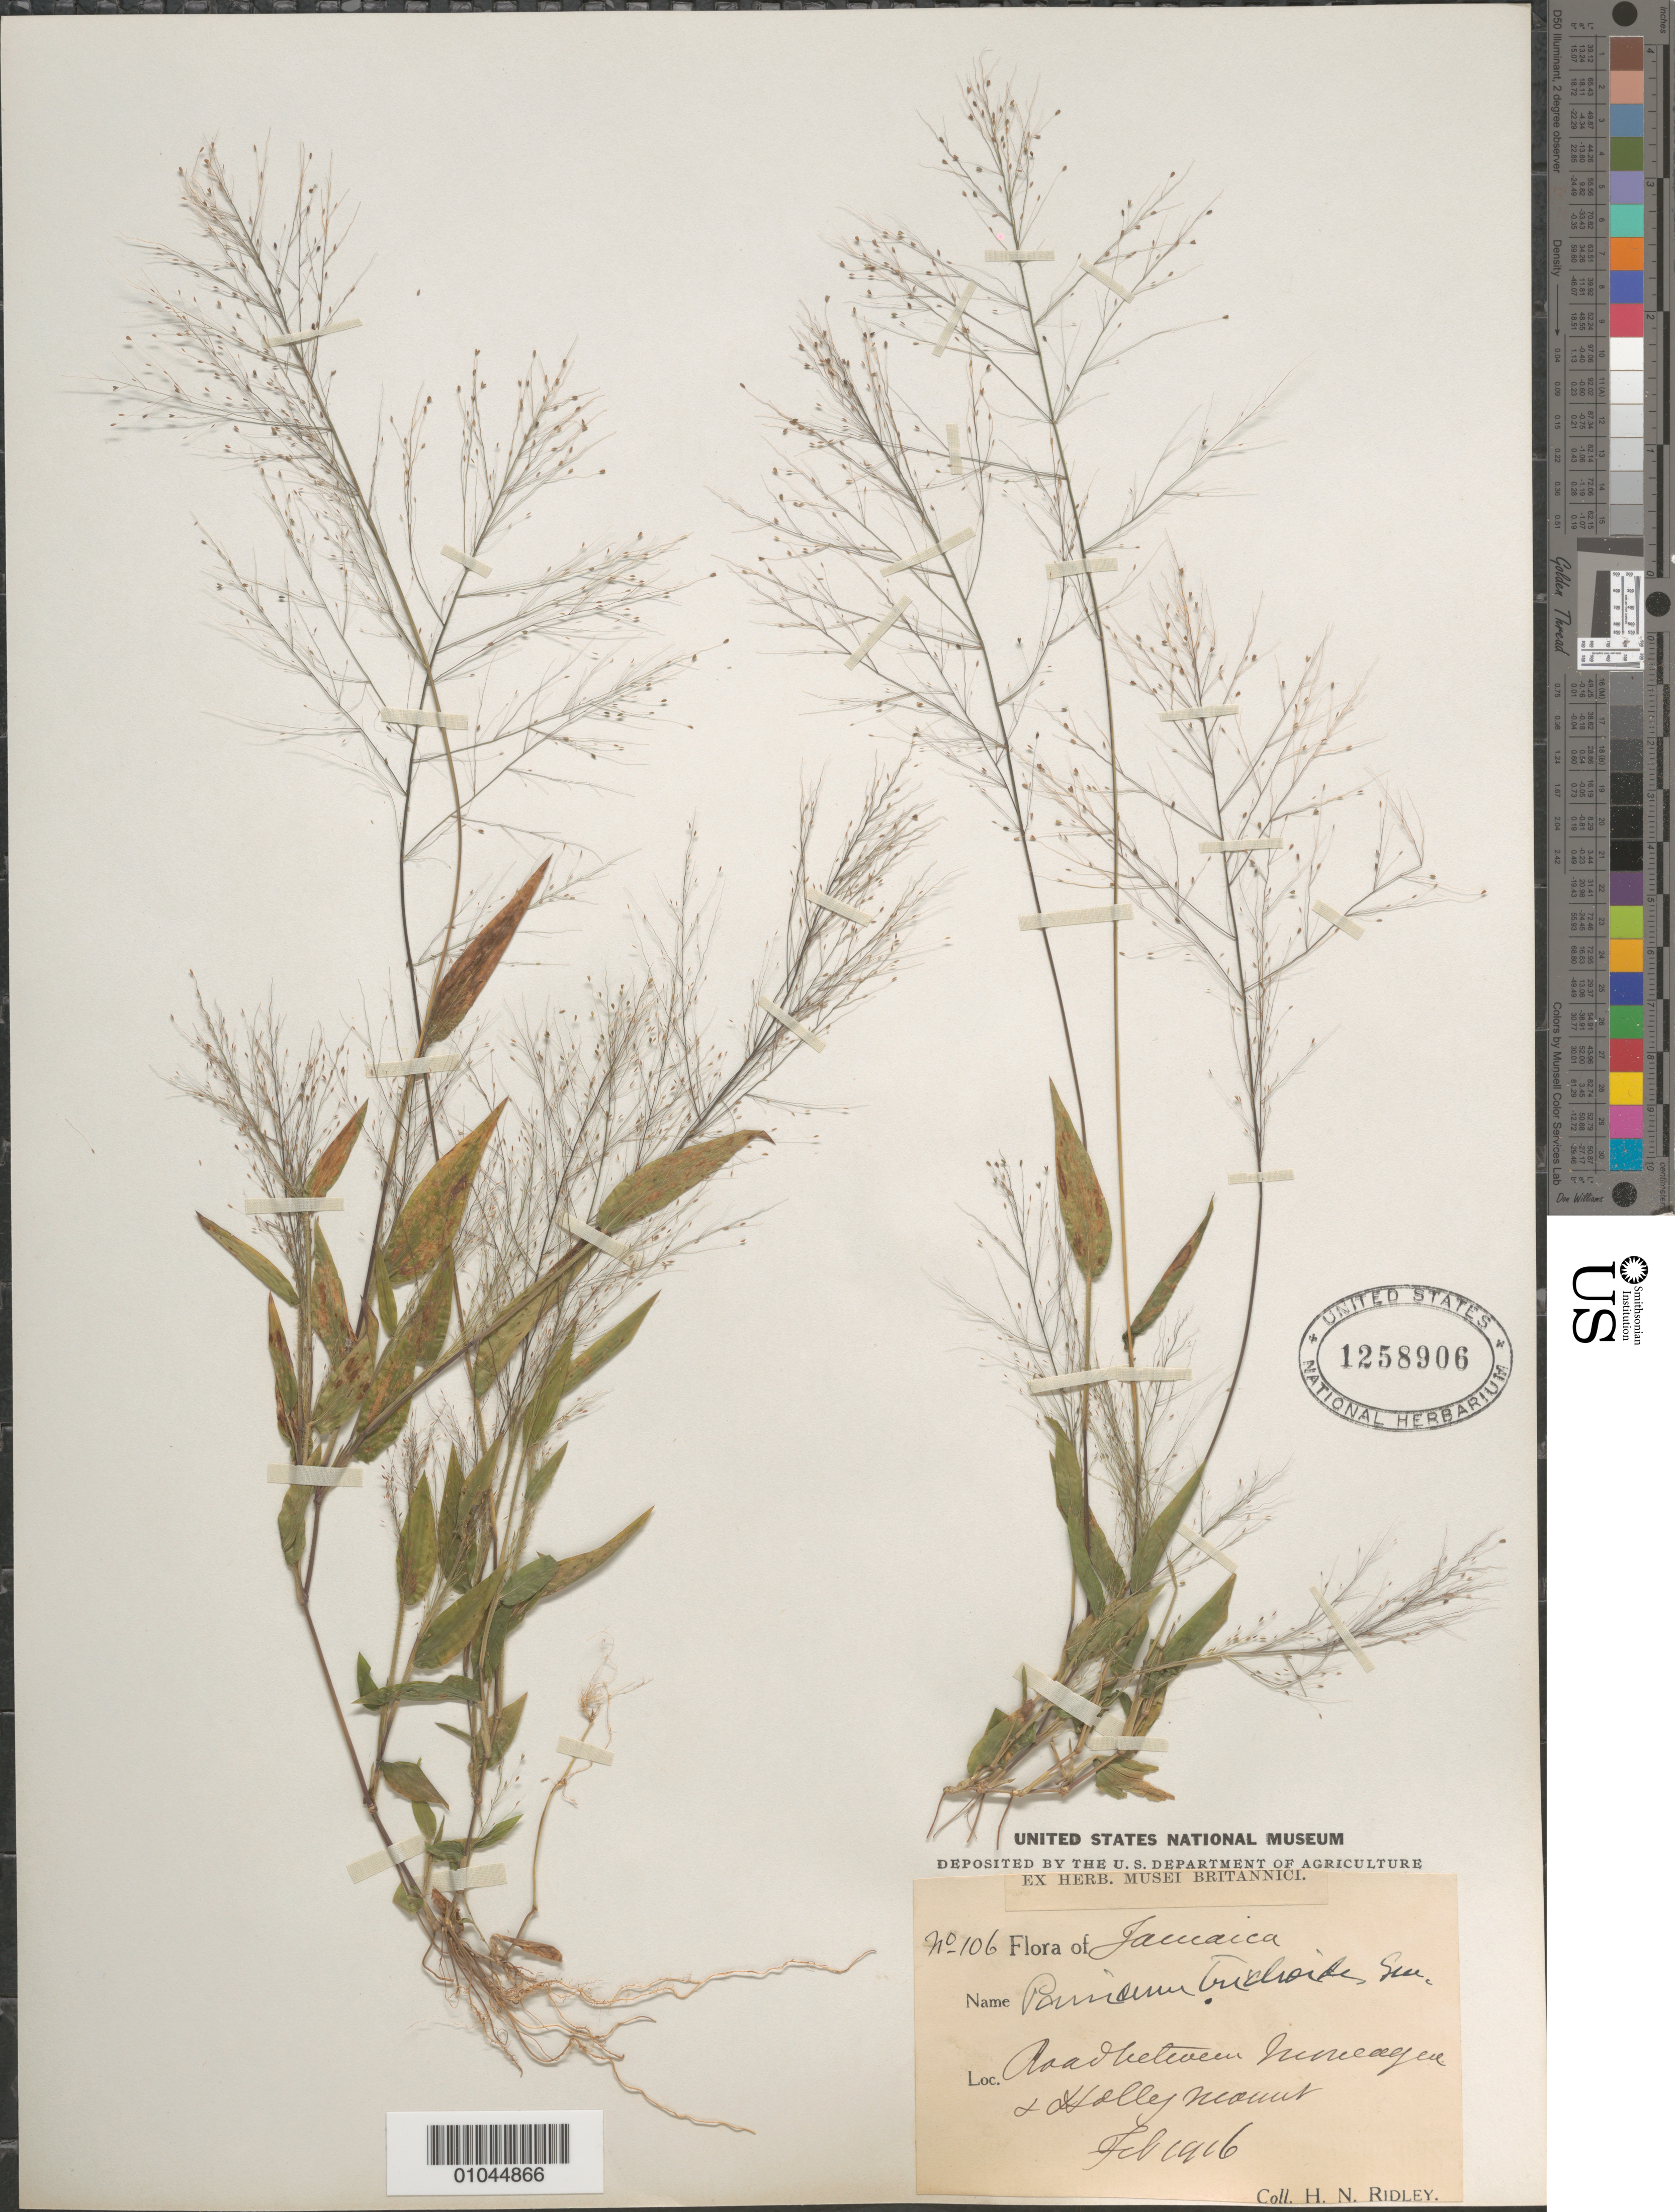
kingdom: Plantae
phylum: Tracheophyta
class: Liliopsida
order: Poales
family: Poaceae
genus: Panicum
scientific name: Panicum trichoides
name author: Sw.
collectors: H. N. Ridley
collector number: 106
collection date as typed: Feb 1916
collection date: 1916-02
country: Jamaica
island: Jamaica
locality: Road between Moneague and Holly Mount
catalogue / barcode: US 1258906